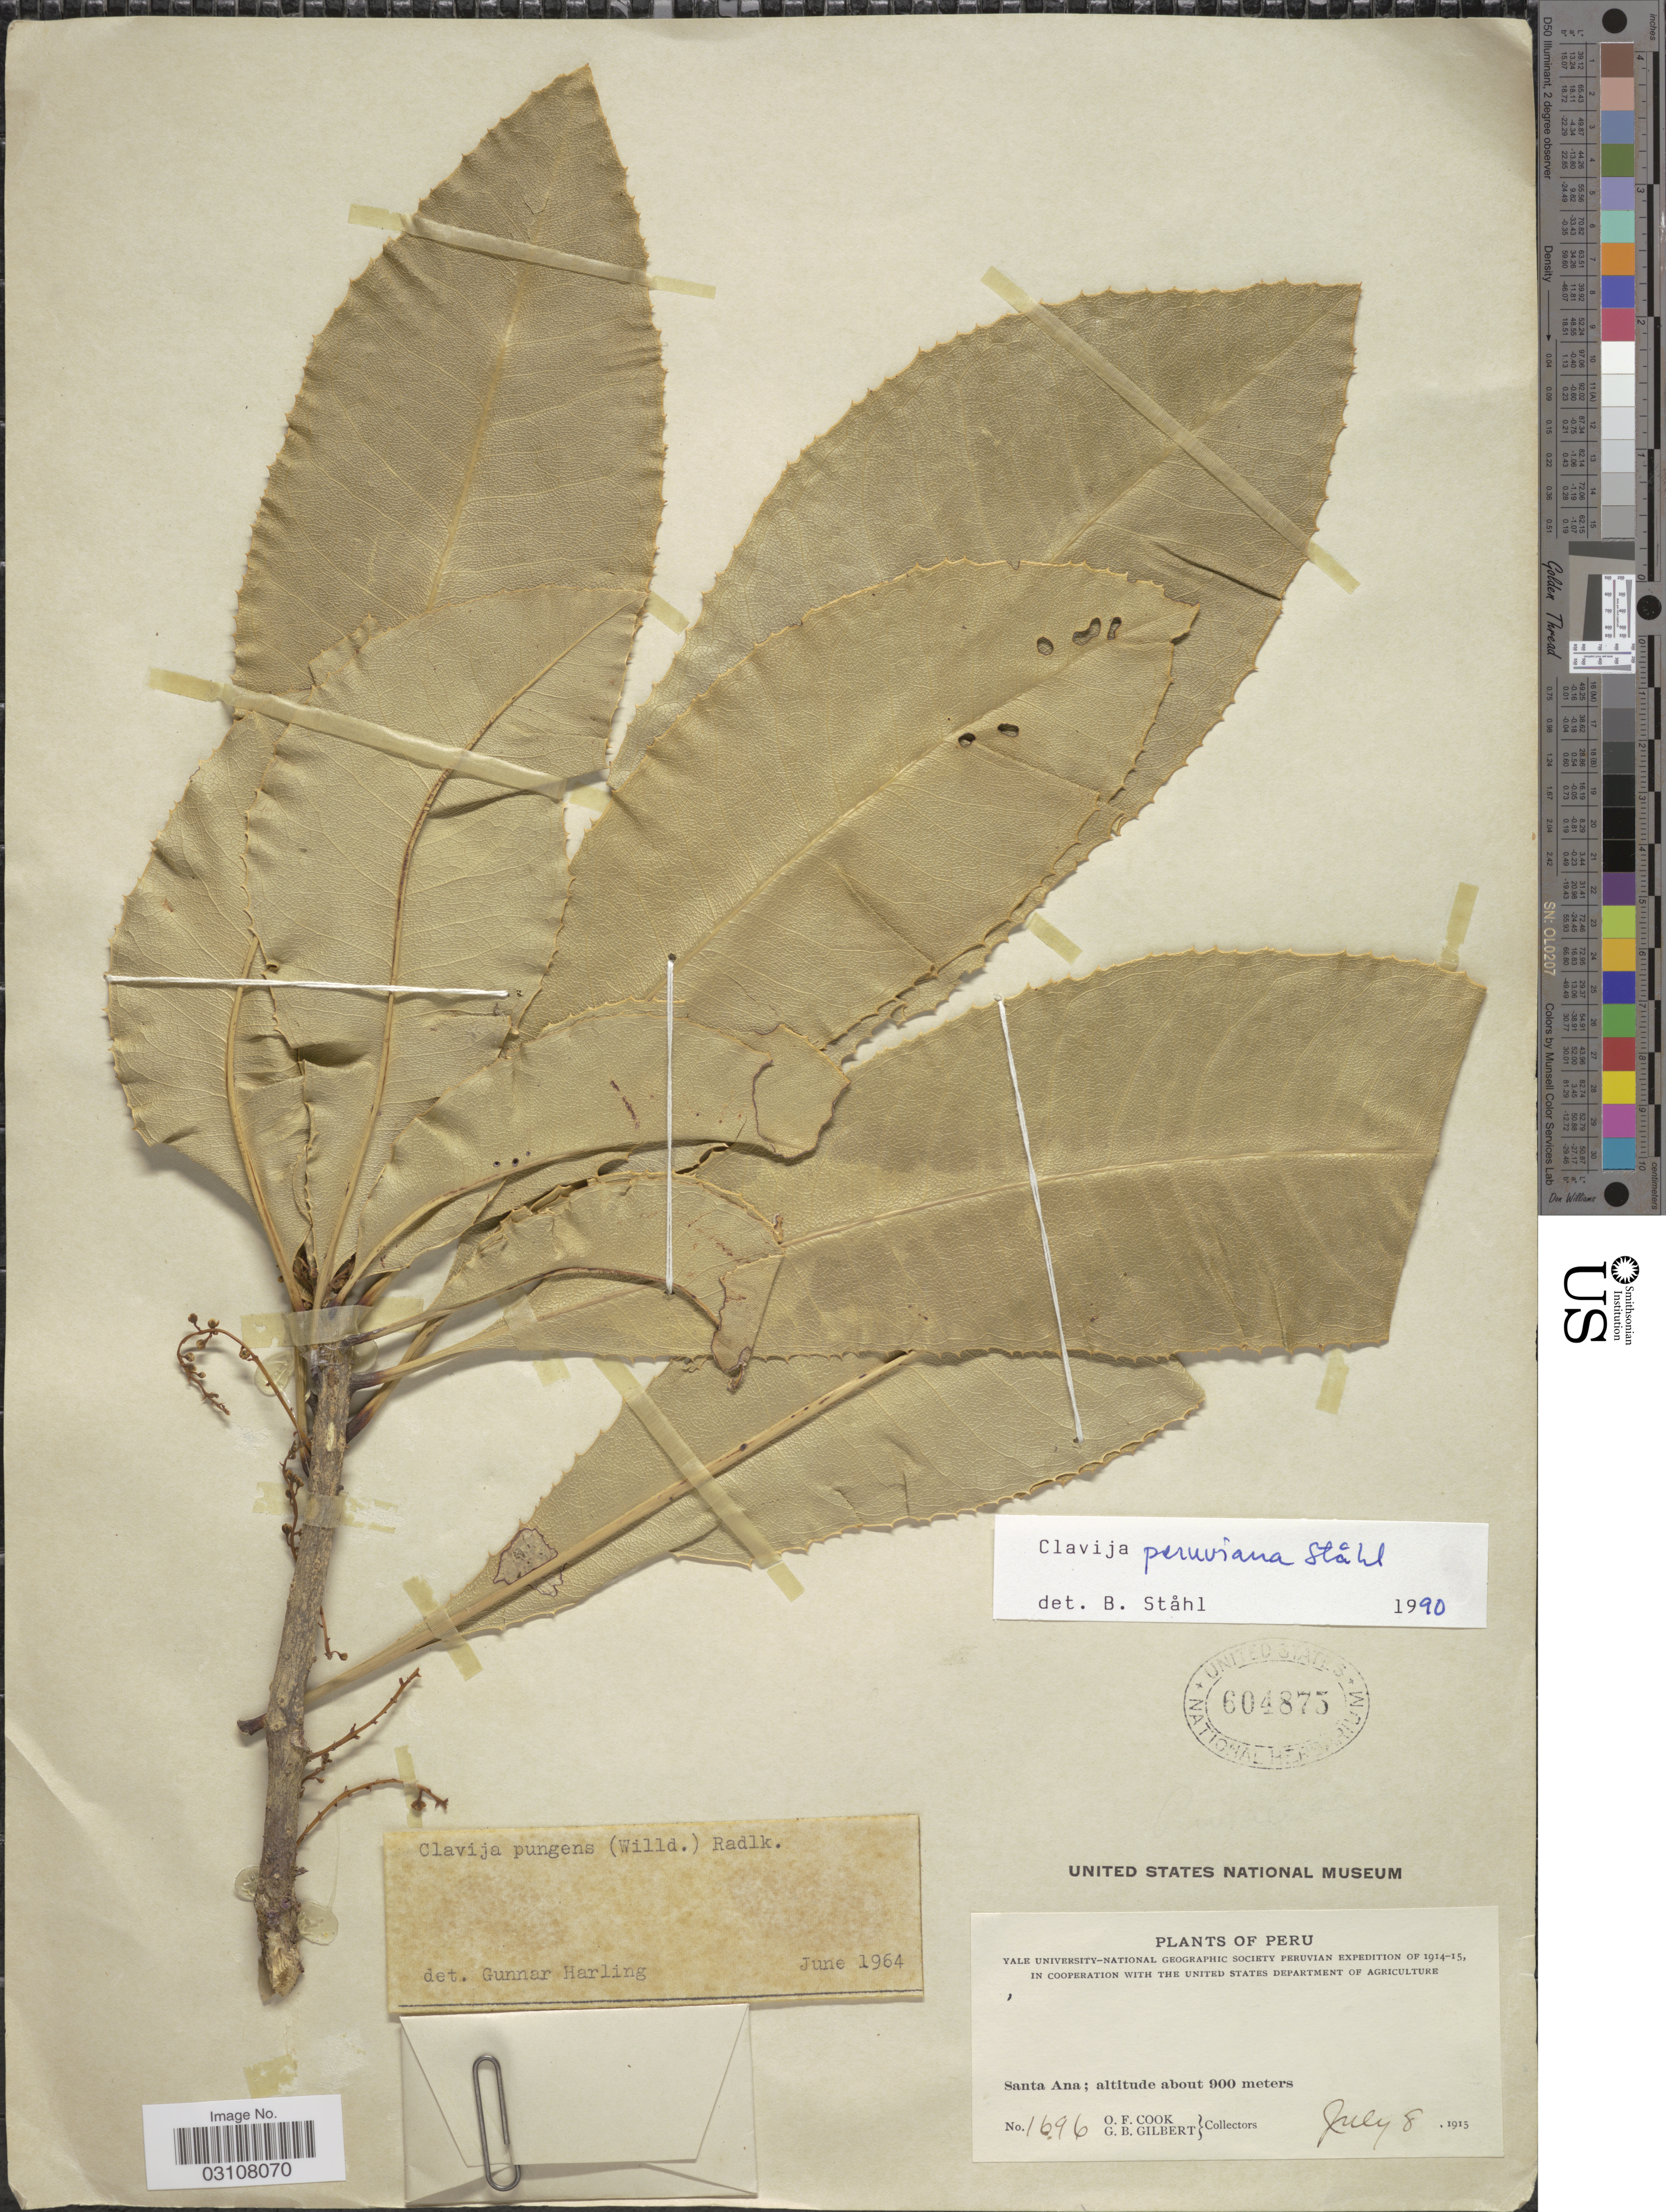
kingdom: Plantae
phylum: Tracheophyta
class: Magnoliopsida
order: Ericales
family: Primulaceae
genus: Clavija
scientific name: Clavija peruviana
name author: B. Ståhl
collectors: O. F. Cook & G. B. Gilbert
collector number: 1696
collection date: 1915-07-08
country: Peru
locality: Santa Ana.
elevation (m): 900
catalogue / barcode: US 604875